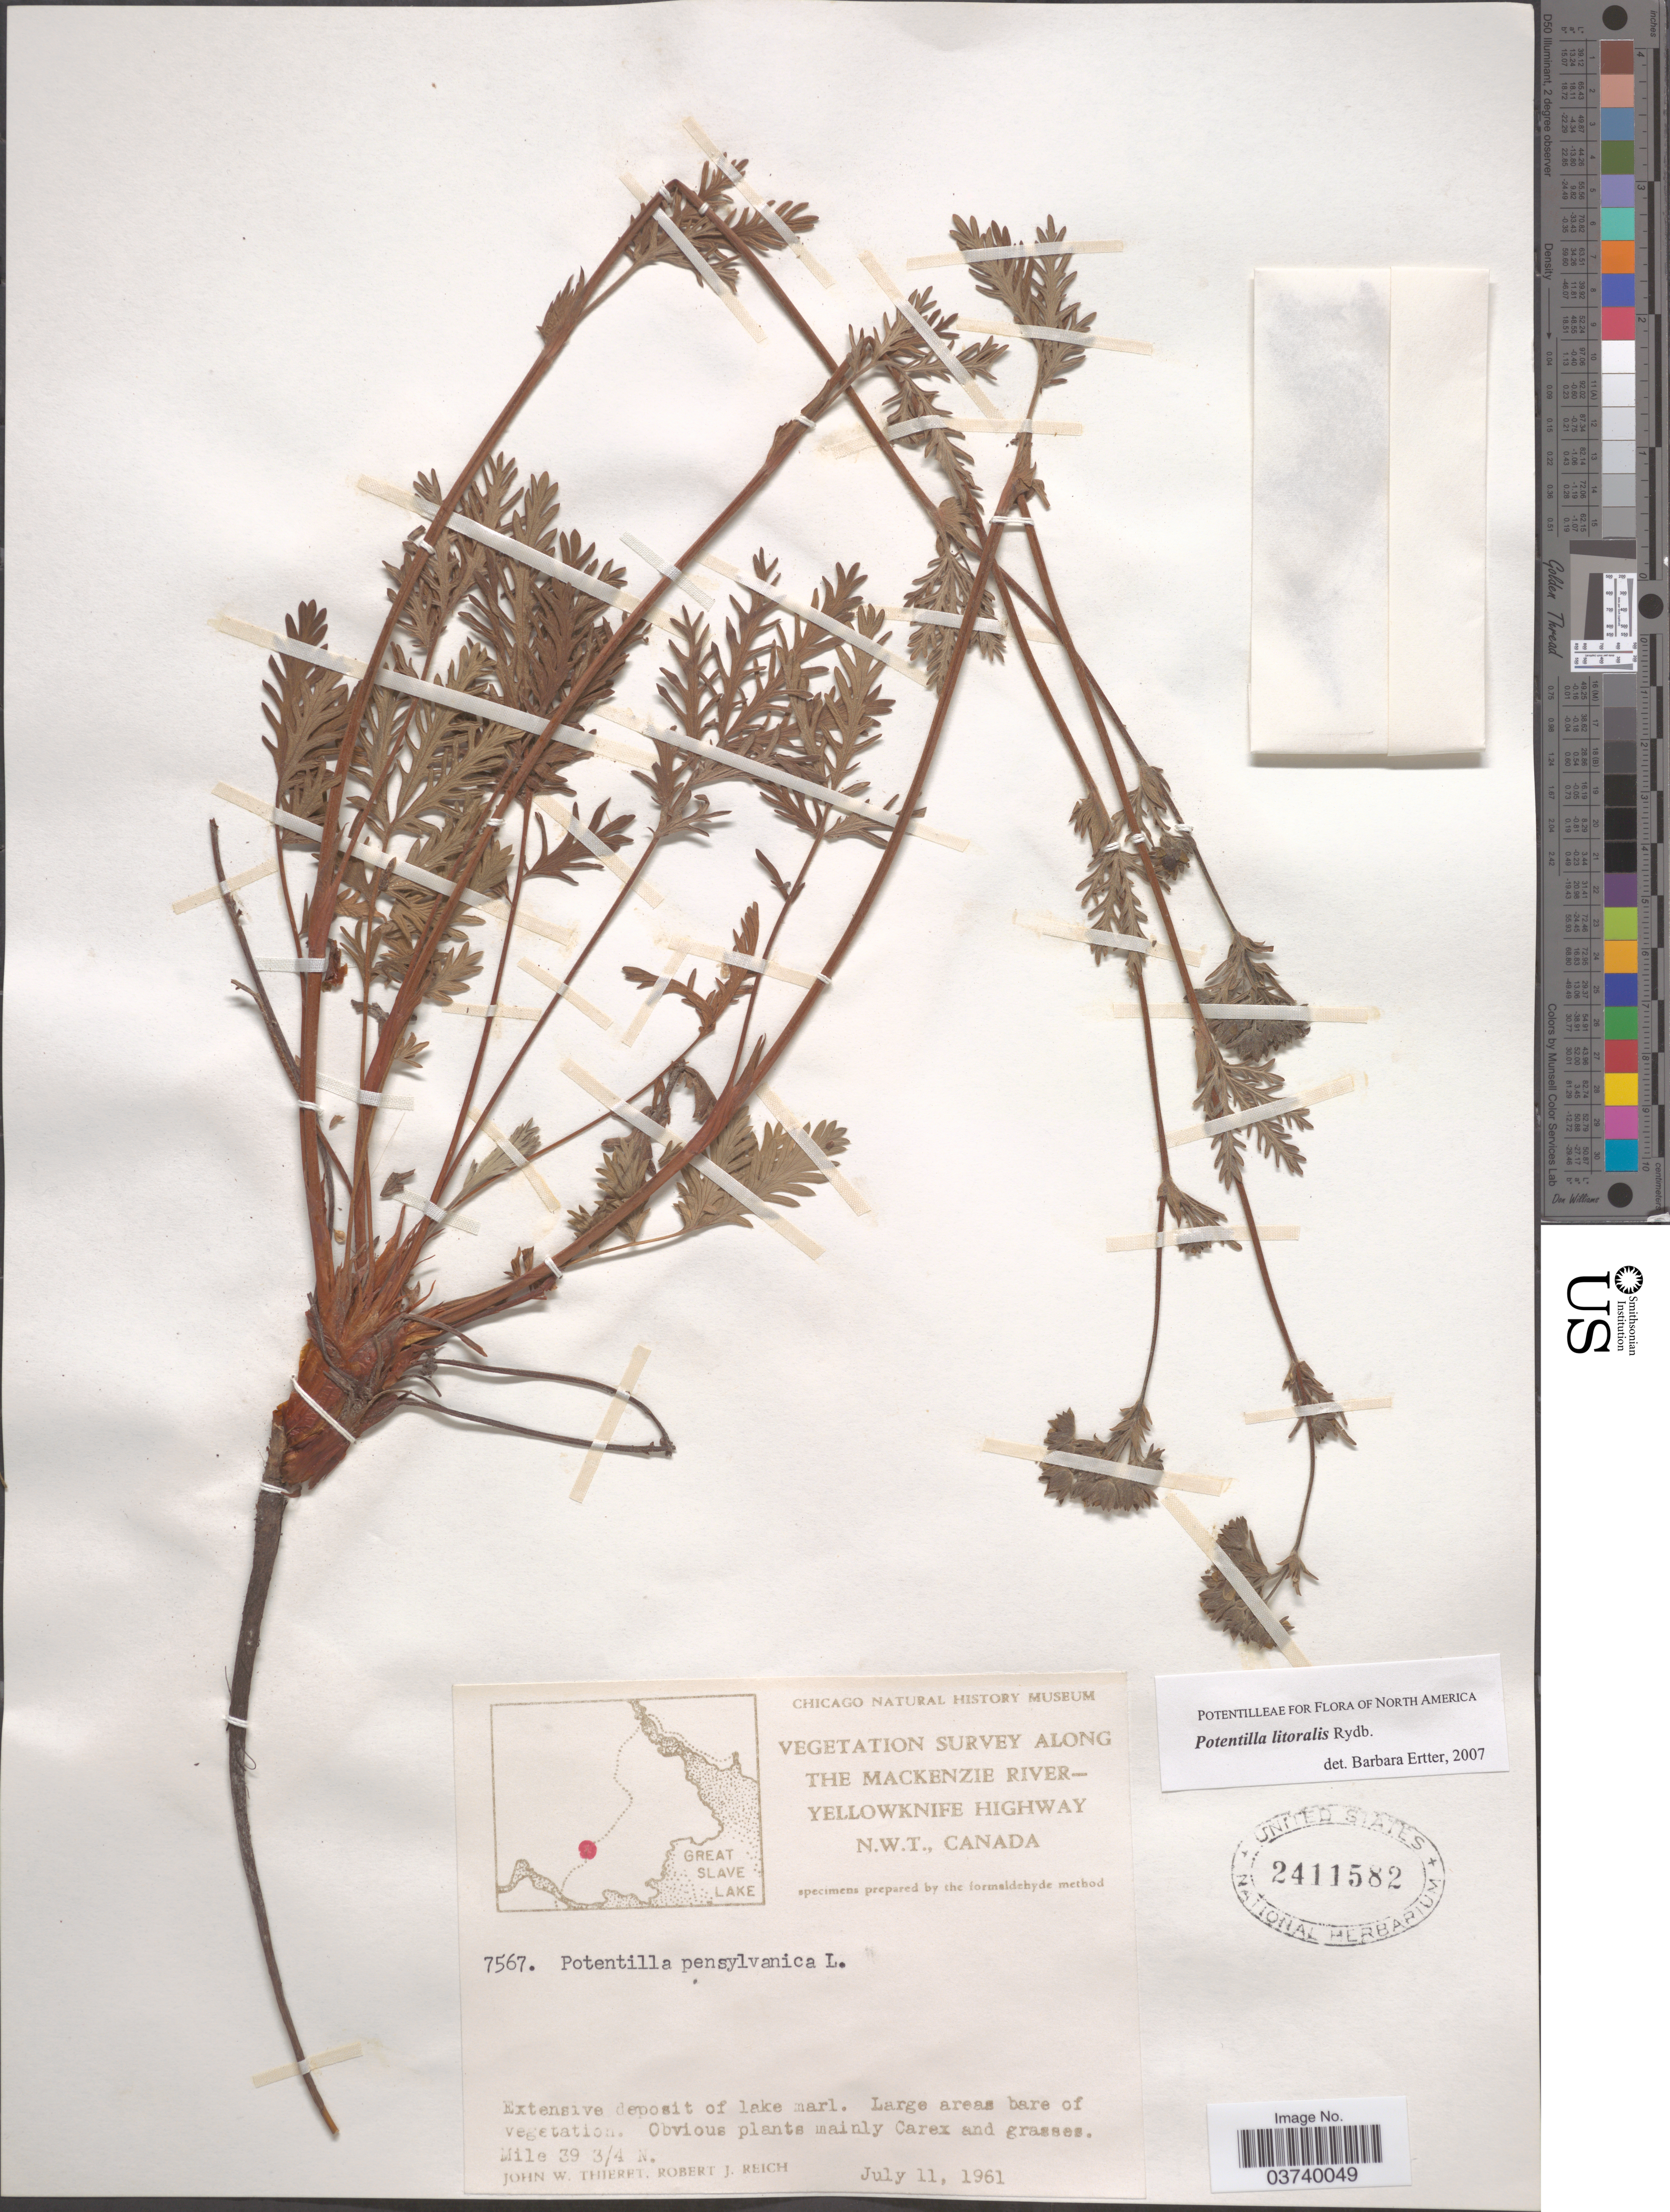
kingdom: Plantae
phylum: Tracheophyta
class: Magnoliopsida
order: Rosales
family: Rosaceae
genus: Potentilla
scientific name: Potentilla litoralis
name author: Rydb.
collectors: J. W. Thieret & R. Reich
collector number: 7567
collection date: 1961-07-11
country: Canada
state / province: Northwest Territories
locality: Along the Mackenzie River-Yellowknife Highway. Mile 39 3/4 N.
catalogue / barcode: US 2411582